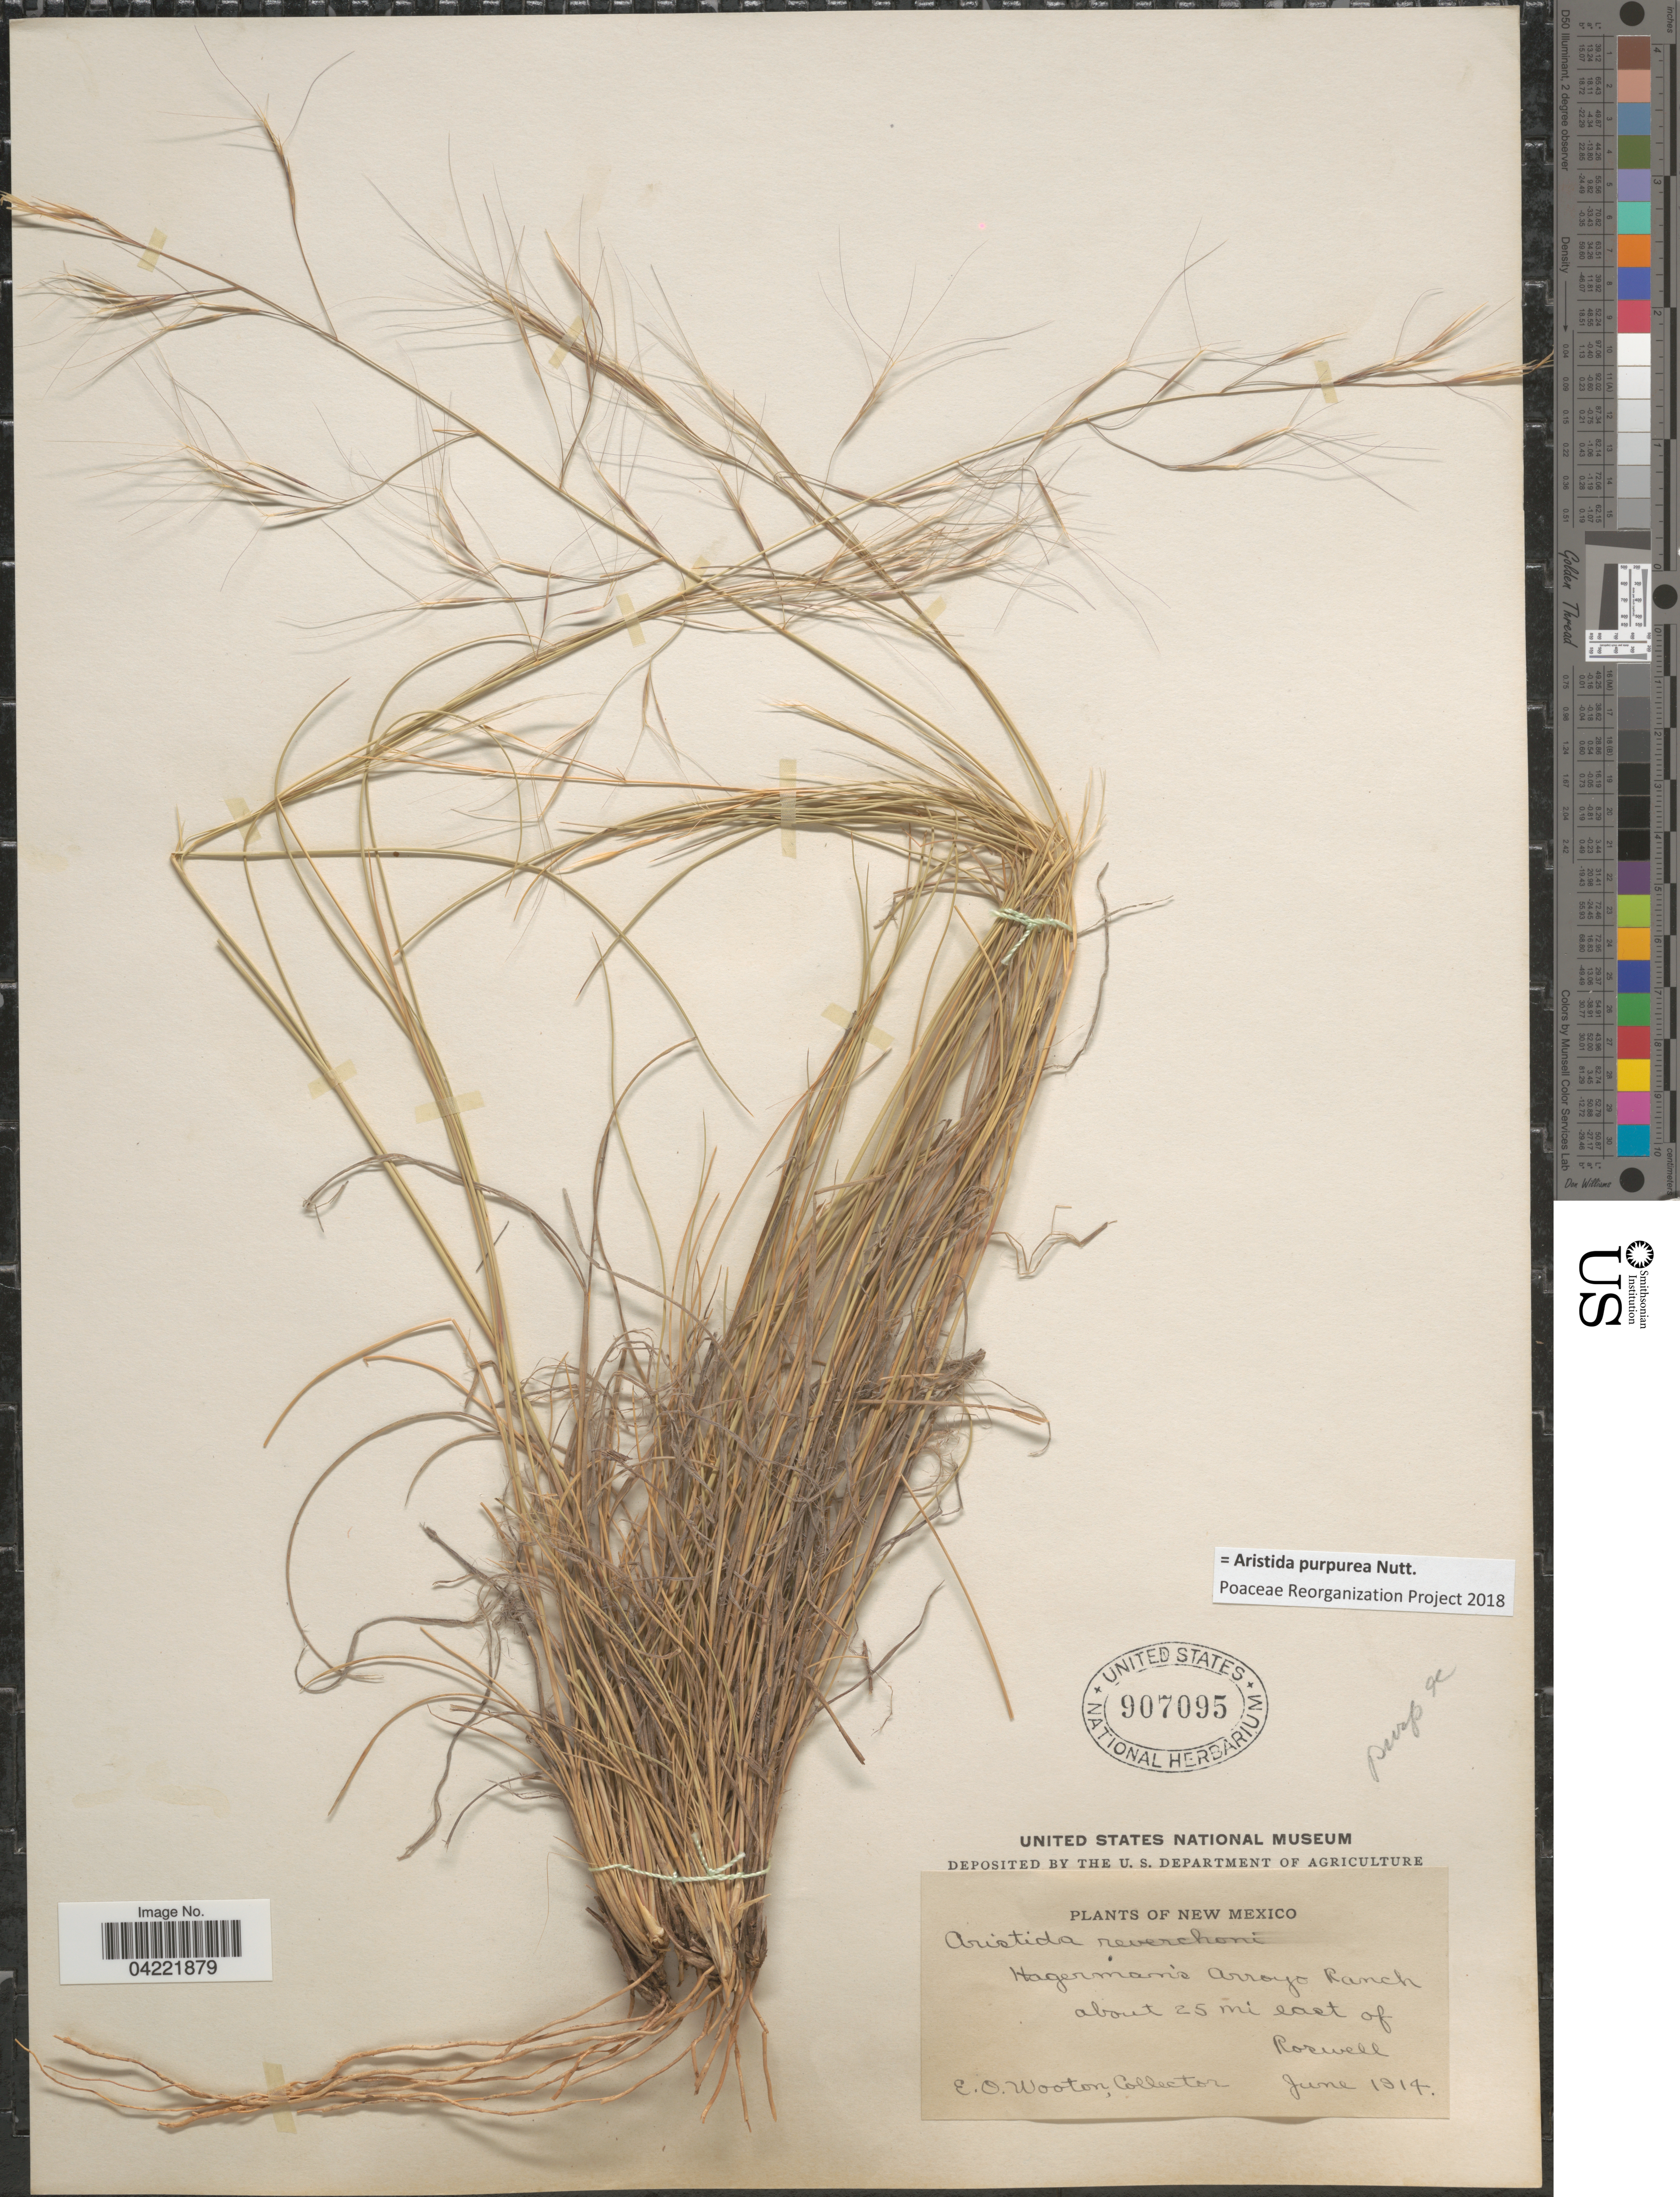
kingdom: Plantae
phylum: Tracheophyta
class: Liliopsida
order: Poales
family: Poaceae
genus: Aristida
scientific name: Aristida purpurea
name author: Nutt.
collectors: E. O. Wooton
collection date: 1814-06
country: United States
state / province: New Mexico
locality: Hagerman's Arroyo Ranch, about 25 mi. east of Roswell.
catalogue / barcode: US 907095